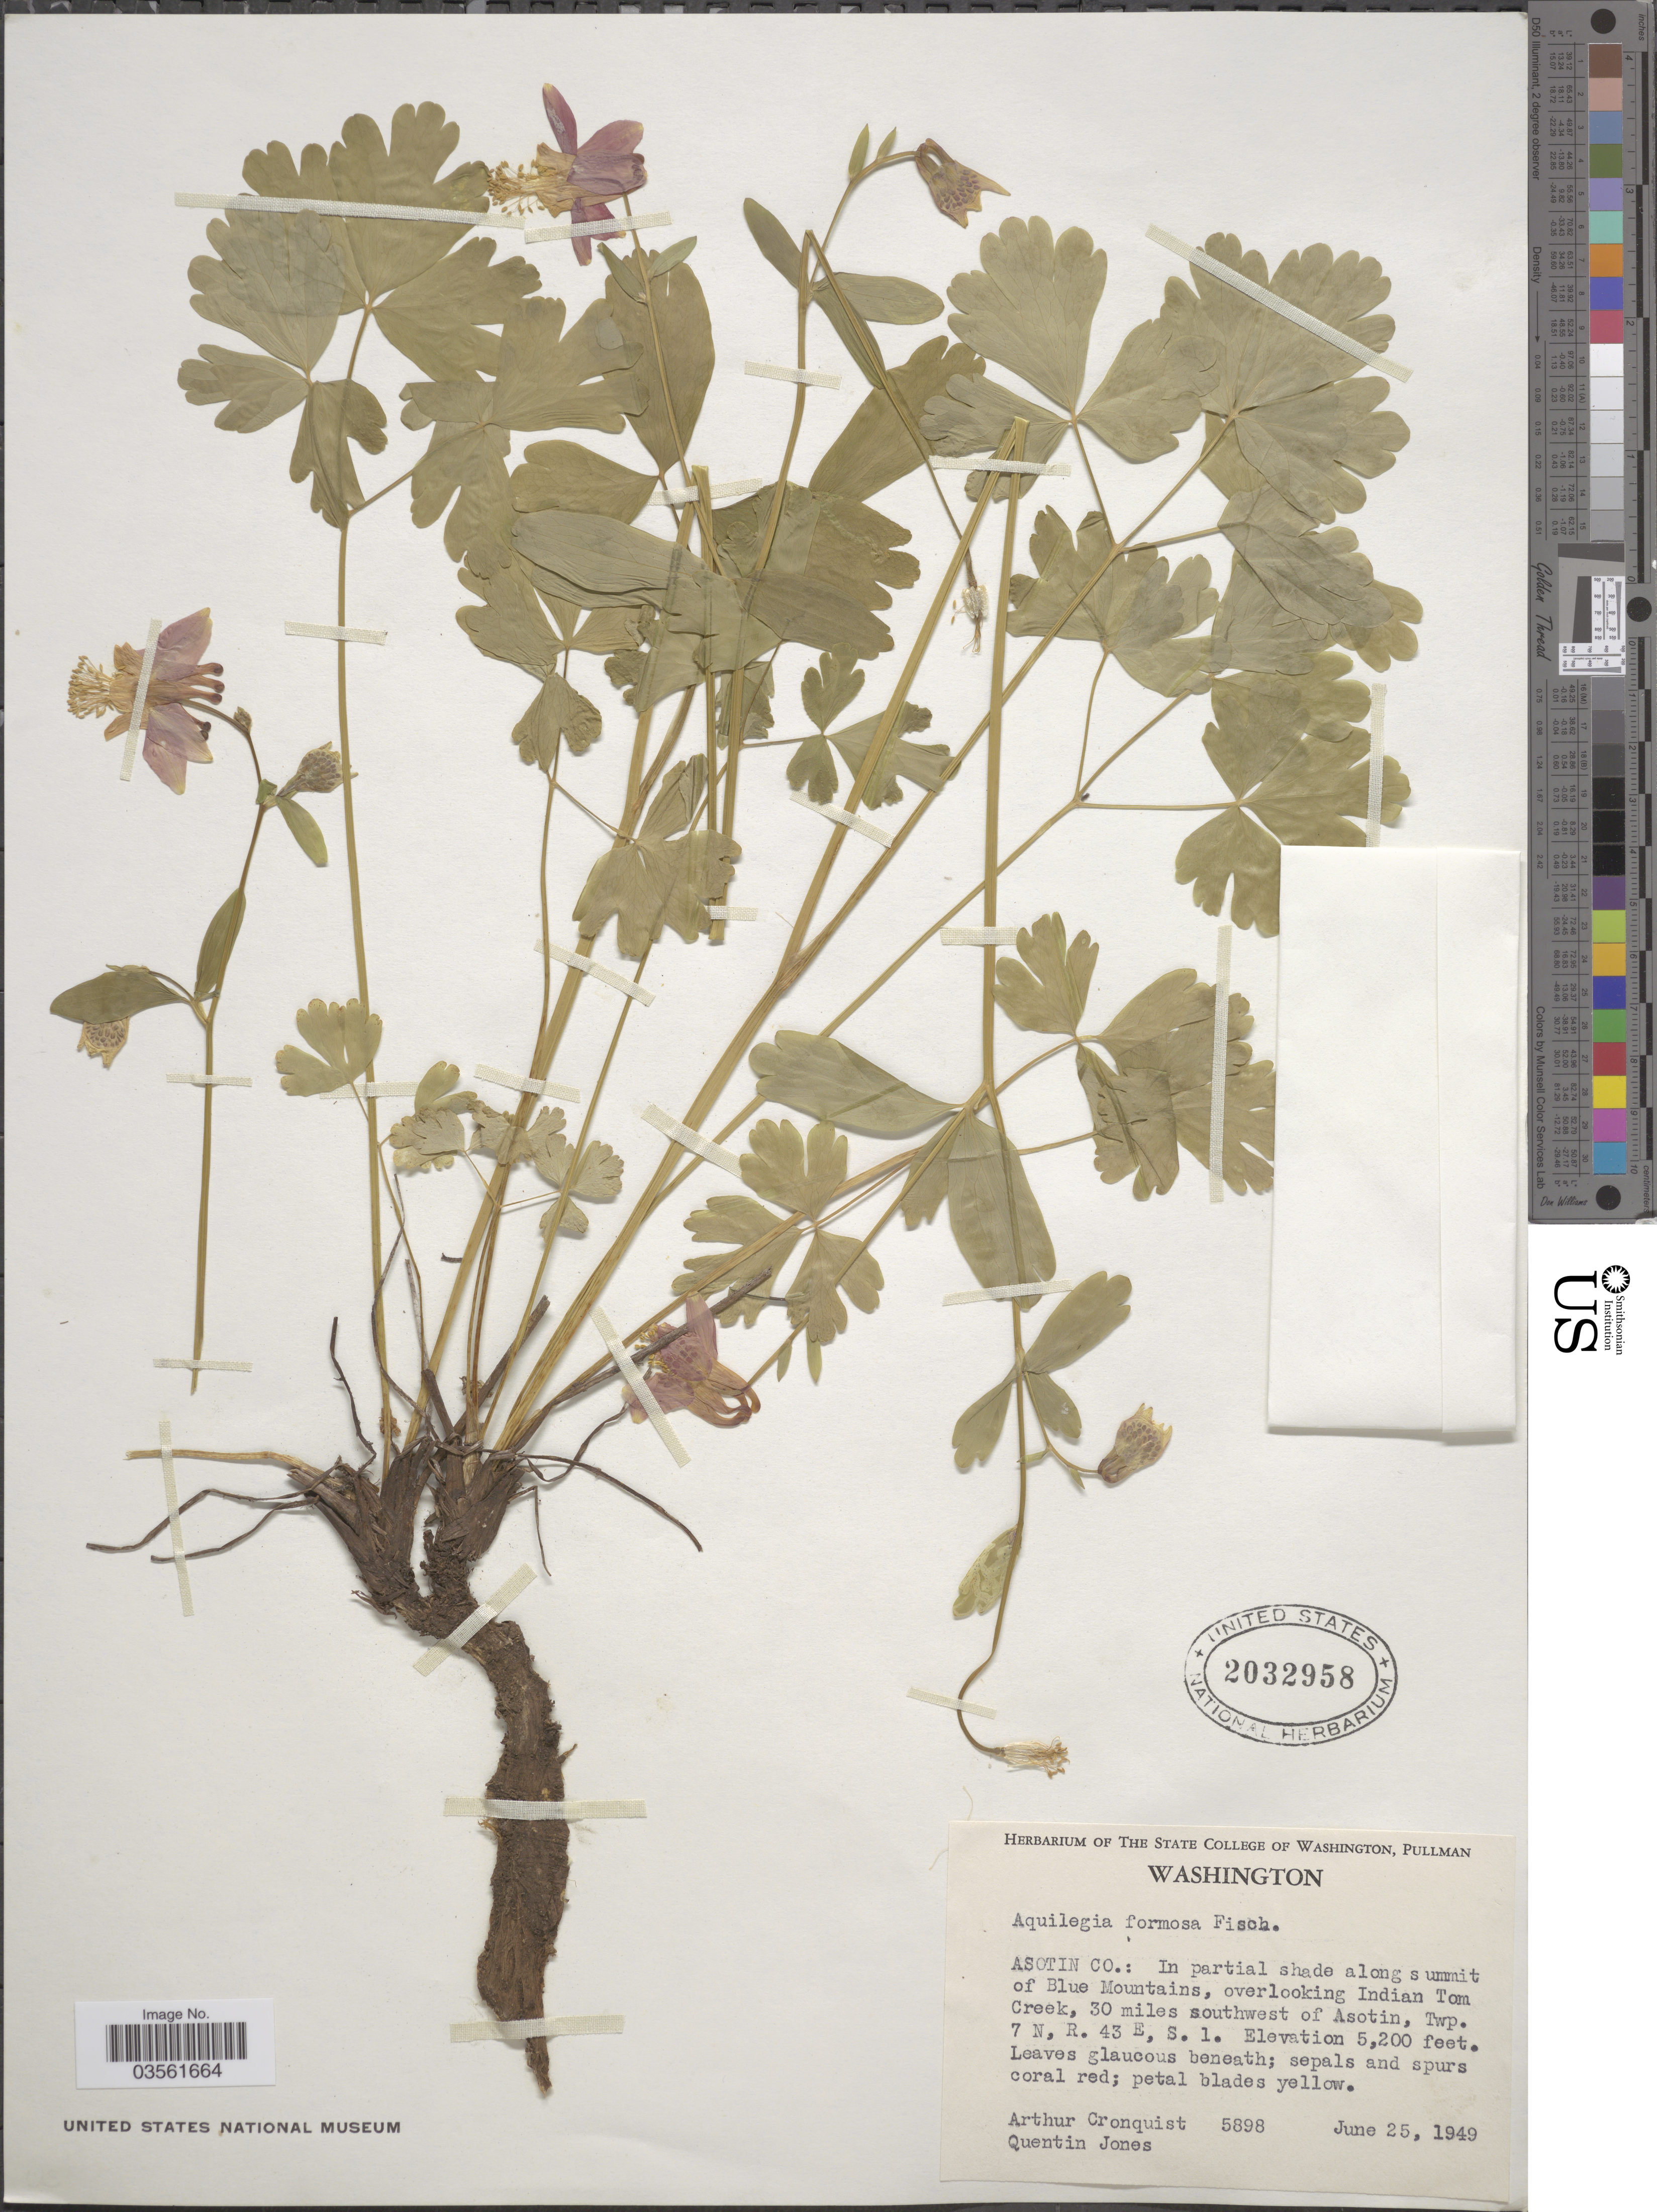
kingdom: Plantae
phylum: Tracheophyta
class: Magnoliopsida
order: Ranunculales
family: Ranunculaceae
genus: Aquilegia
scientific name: Aquilegia formosa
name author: Fisch. ex DC.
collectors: A. J. Cronquist & Q. Jones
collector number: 5898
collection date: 1949-06-25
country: United States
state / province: Washington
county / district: Asotin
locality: Asotin Co.: in partial shade along summit of Blue Mountains, overlooking Indian Tom Creek, 30 miles southwest of Asotin, Twp. 7 N, R. 43 E, S. 1.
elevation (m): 1585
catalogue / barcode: US 2032958